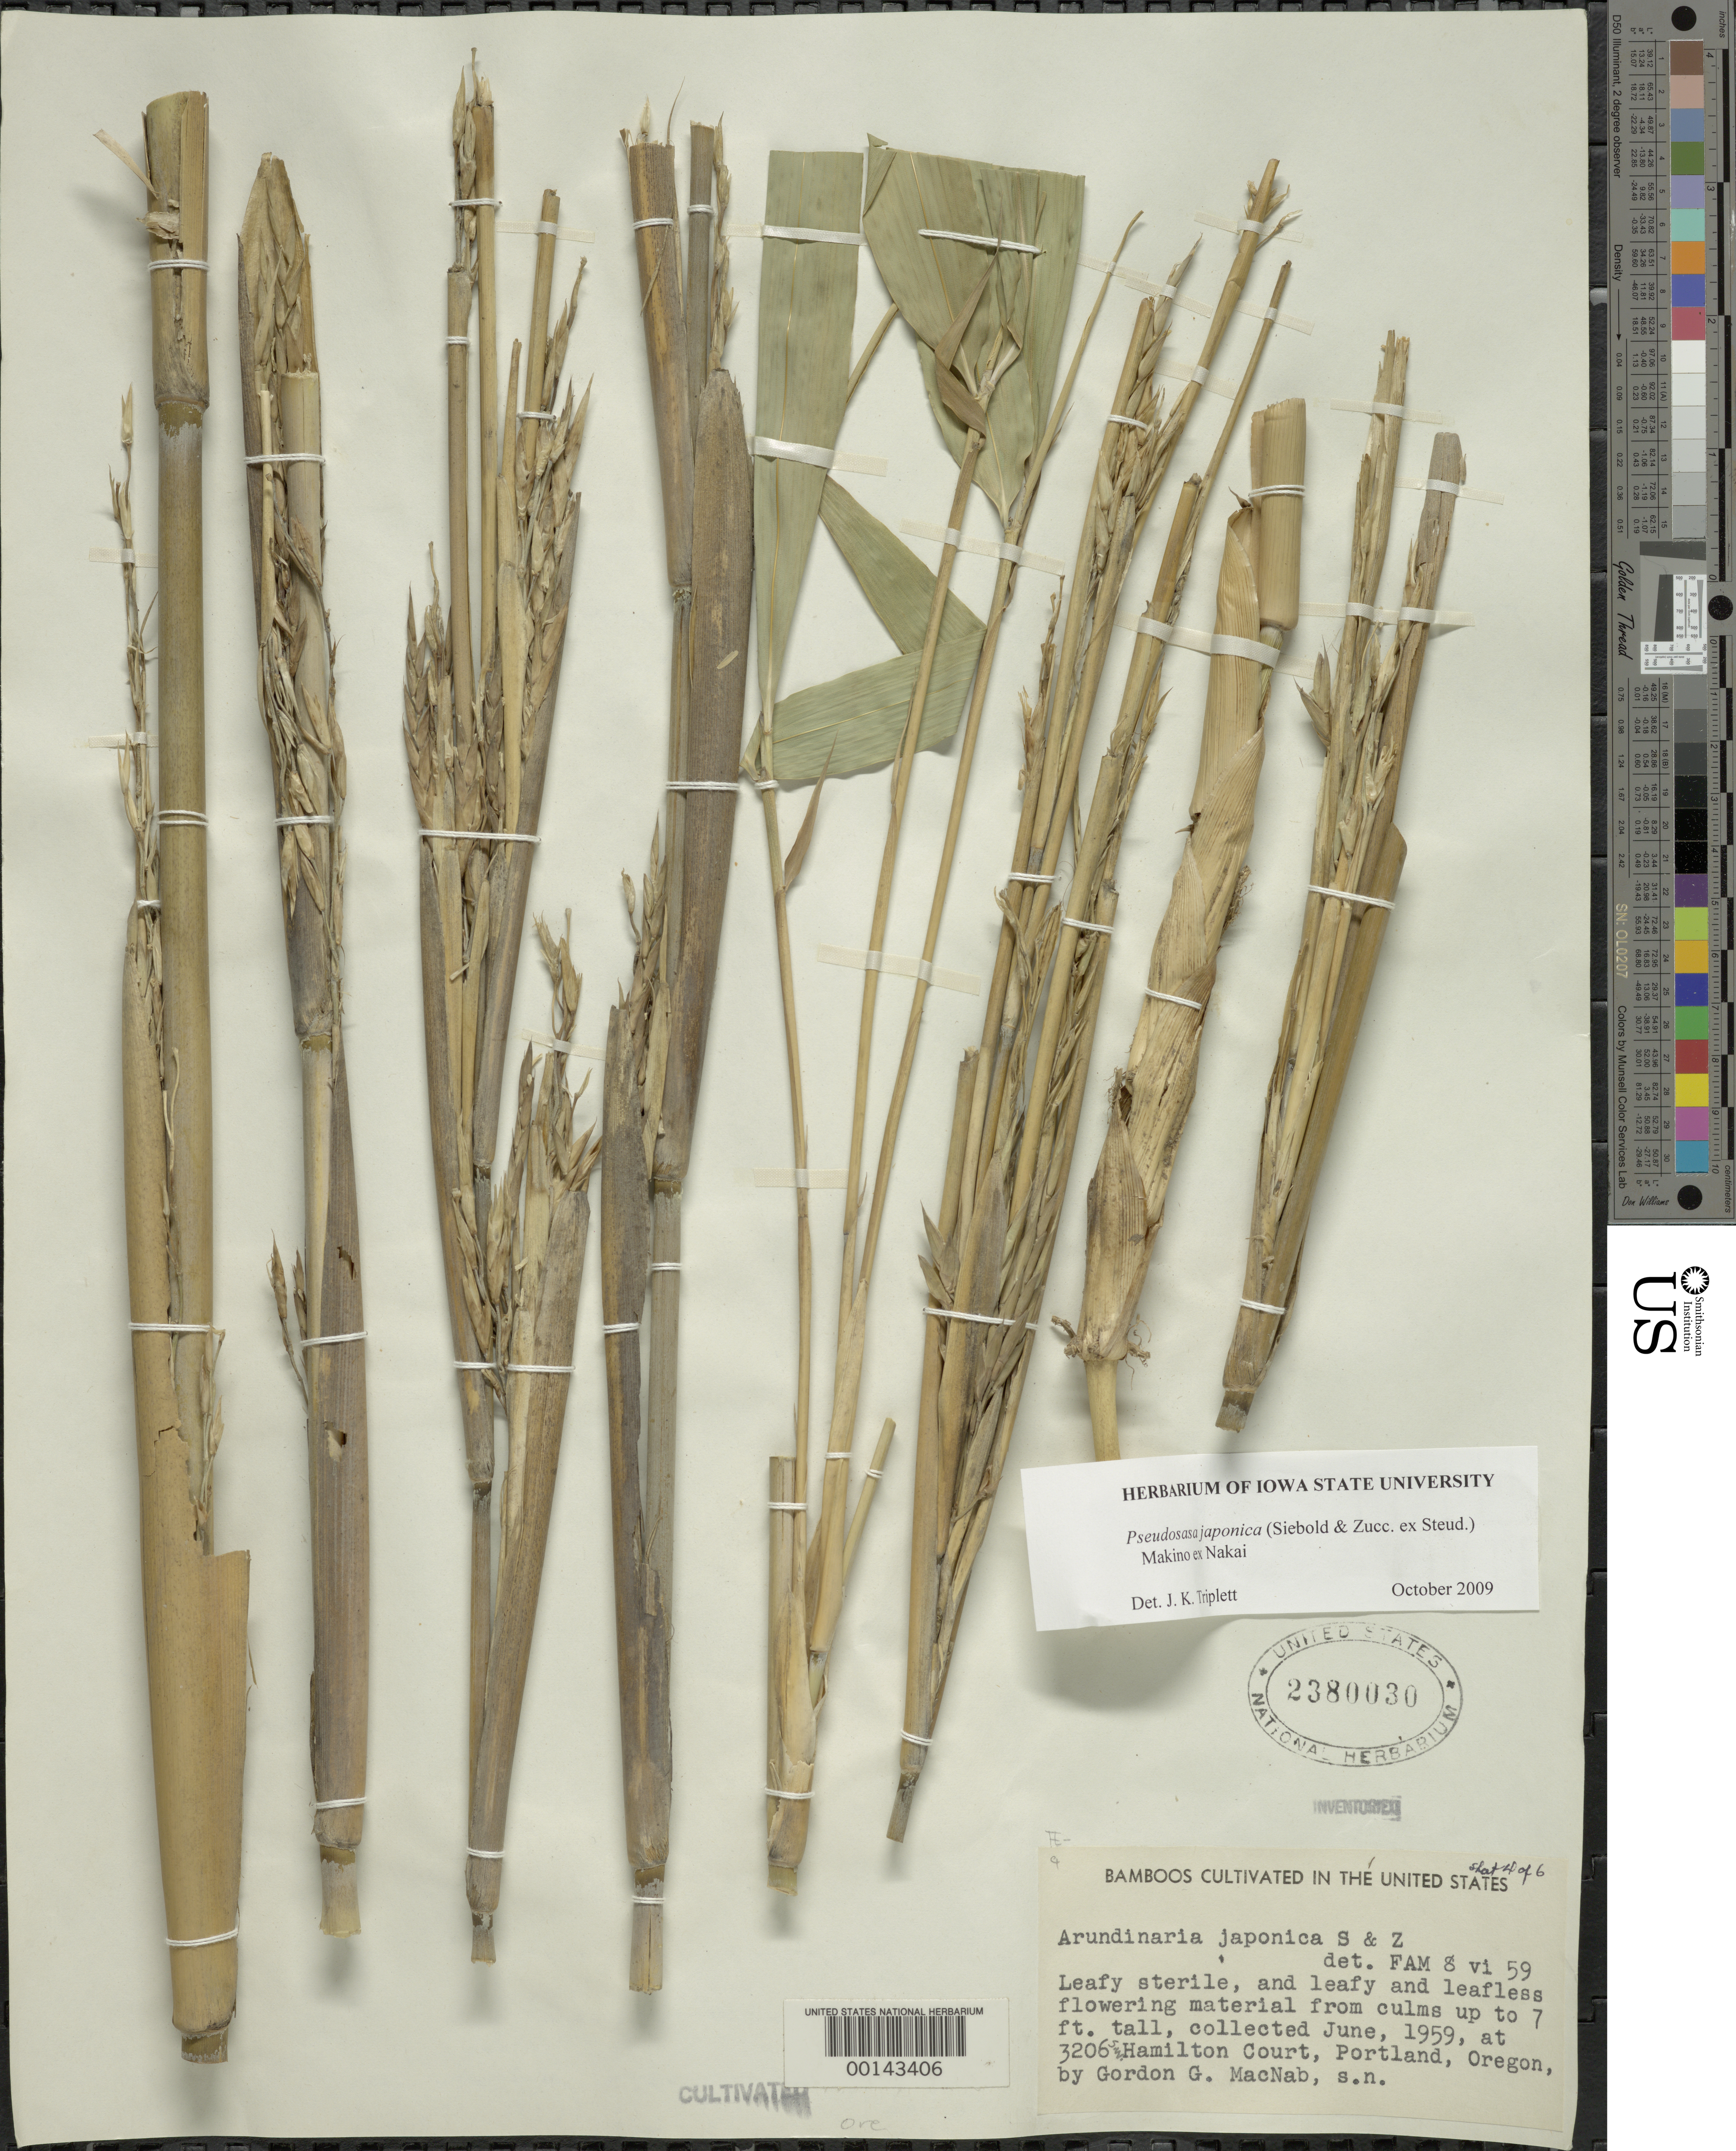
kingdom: Plantae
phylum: Tracheophyta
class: Liliopsida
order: Poales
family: Poaceae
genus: Pseudosasa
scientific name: Pseudosasa japonica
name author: (Siebold & Zucc. ex Steud.) Makino ex Nakai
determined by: Triplett, J. K.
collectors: G. MacNab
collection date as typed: Jun 1959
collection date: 1959-06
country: United States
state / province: Oregon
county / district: Multnomah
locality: Portland, 3206 SW Hamilton Court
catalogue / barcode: US 2380030